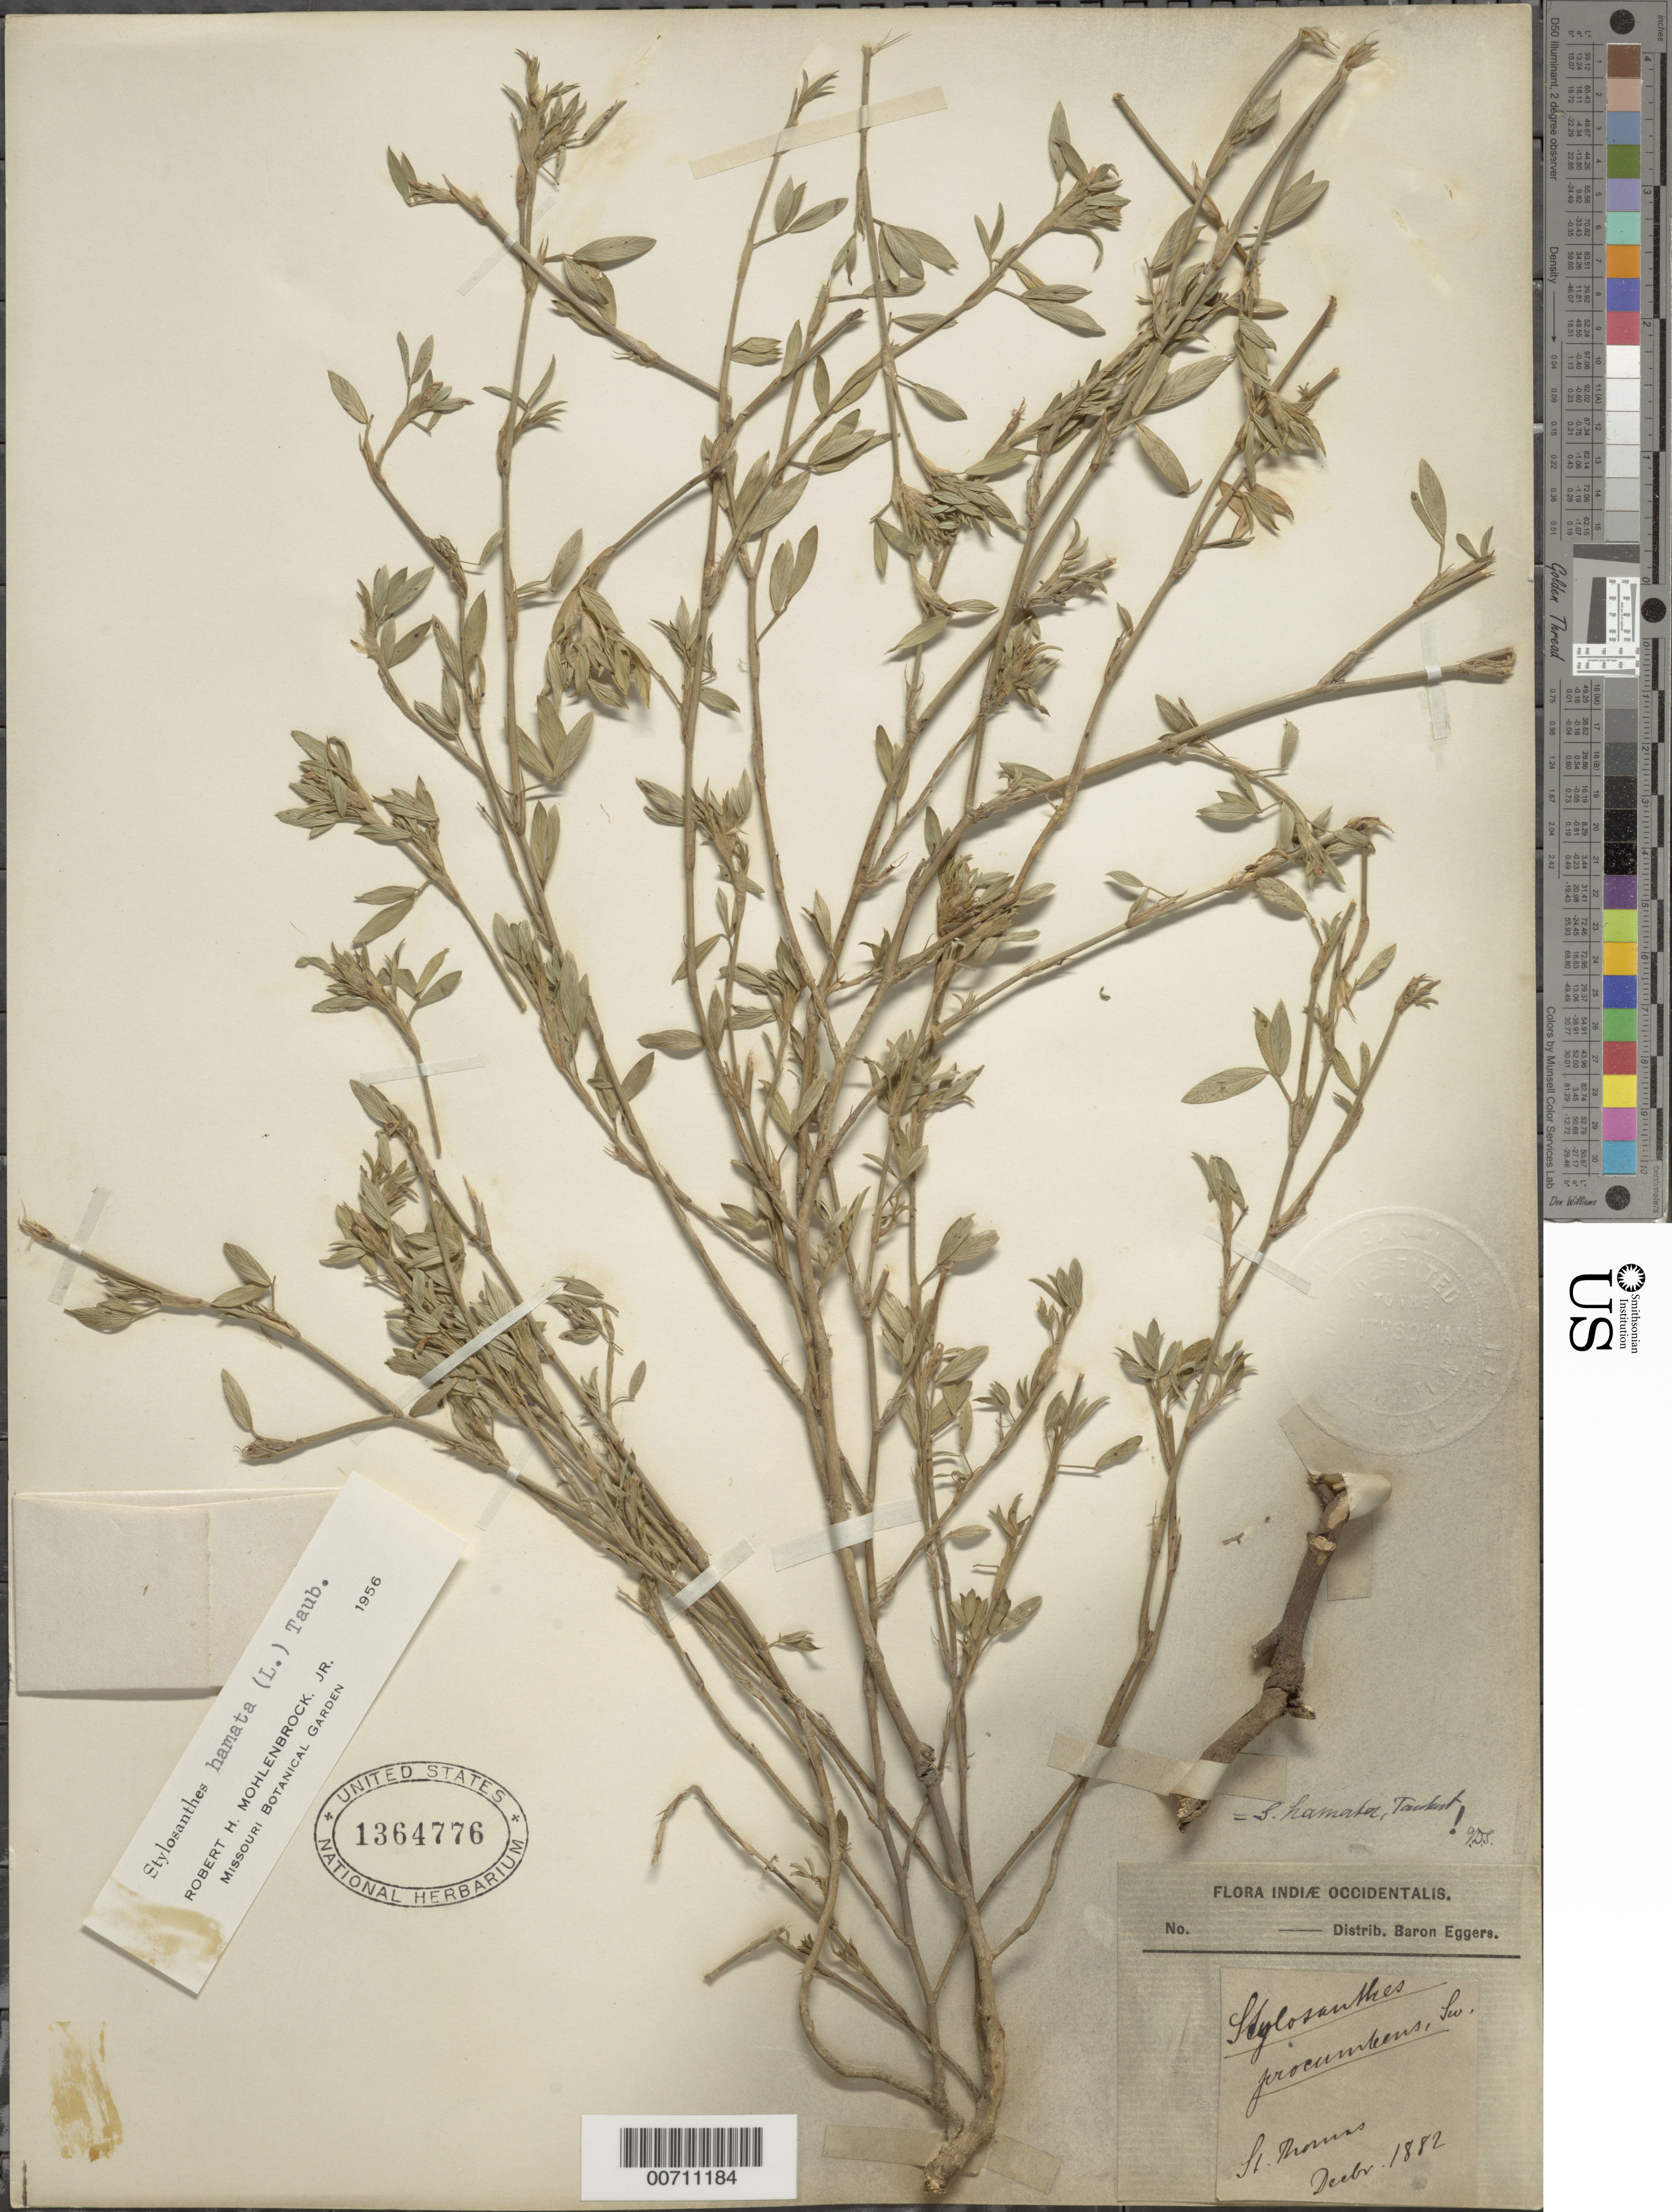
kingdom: Plantae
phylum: Tracheophyta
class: Magnoliopsida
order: Fabales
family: Fabaceae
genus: Stylosanthes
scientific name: Stylosanthes hamata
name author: (L.) Taub.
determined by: Mohlenbrock, Robert H., Jr.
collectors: H. F. A. von Eggers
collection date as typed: Dec 1882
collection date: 1882-12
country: U.S. Virgin Islands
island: St. Thomas Island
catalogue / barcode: US 1364776